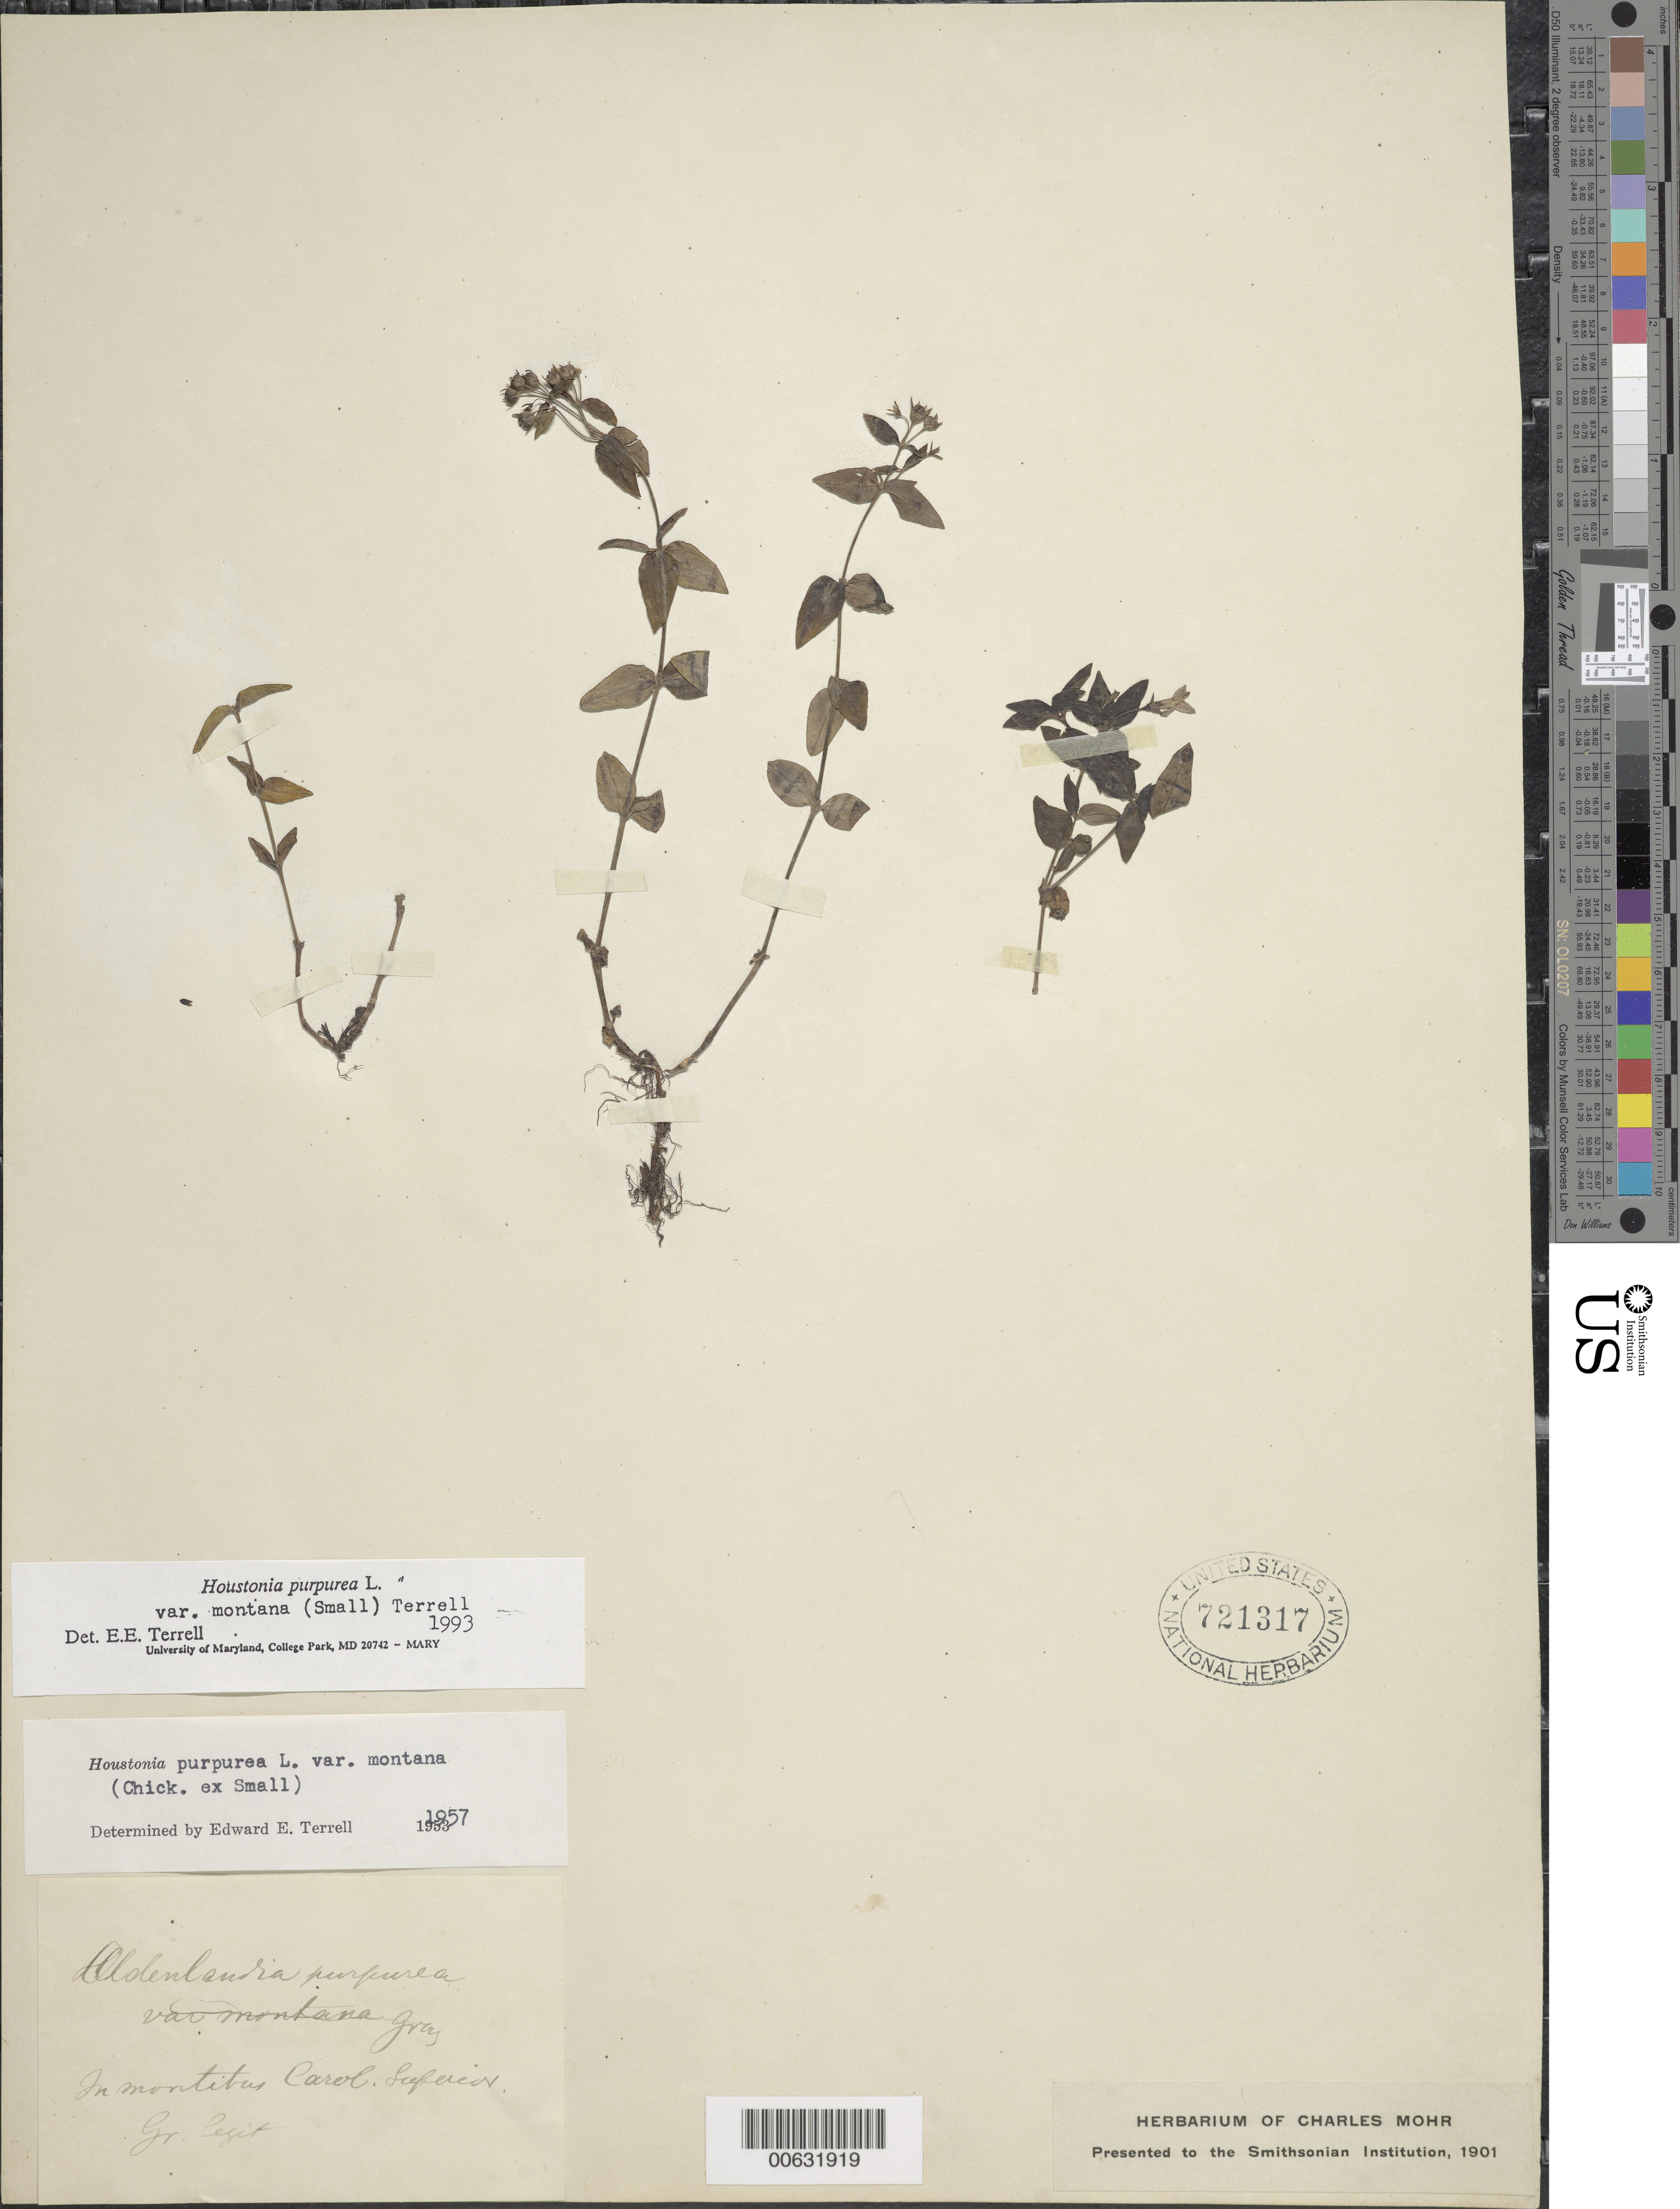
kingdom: Plantae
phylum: Tracheophyta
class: Magnoliopsida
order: Gentianales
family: Rubiaceae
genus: Houstonia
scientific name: Houstonia purpurea var. montana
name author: (Small) Terrell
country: United States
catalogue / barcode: US 721317